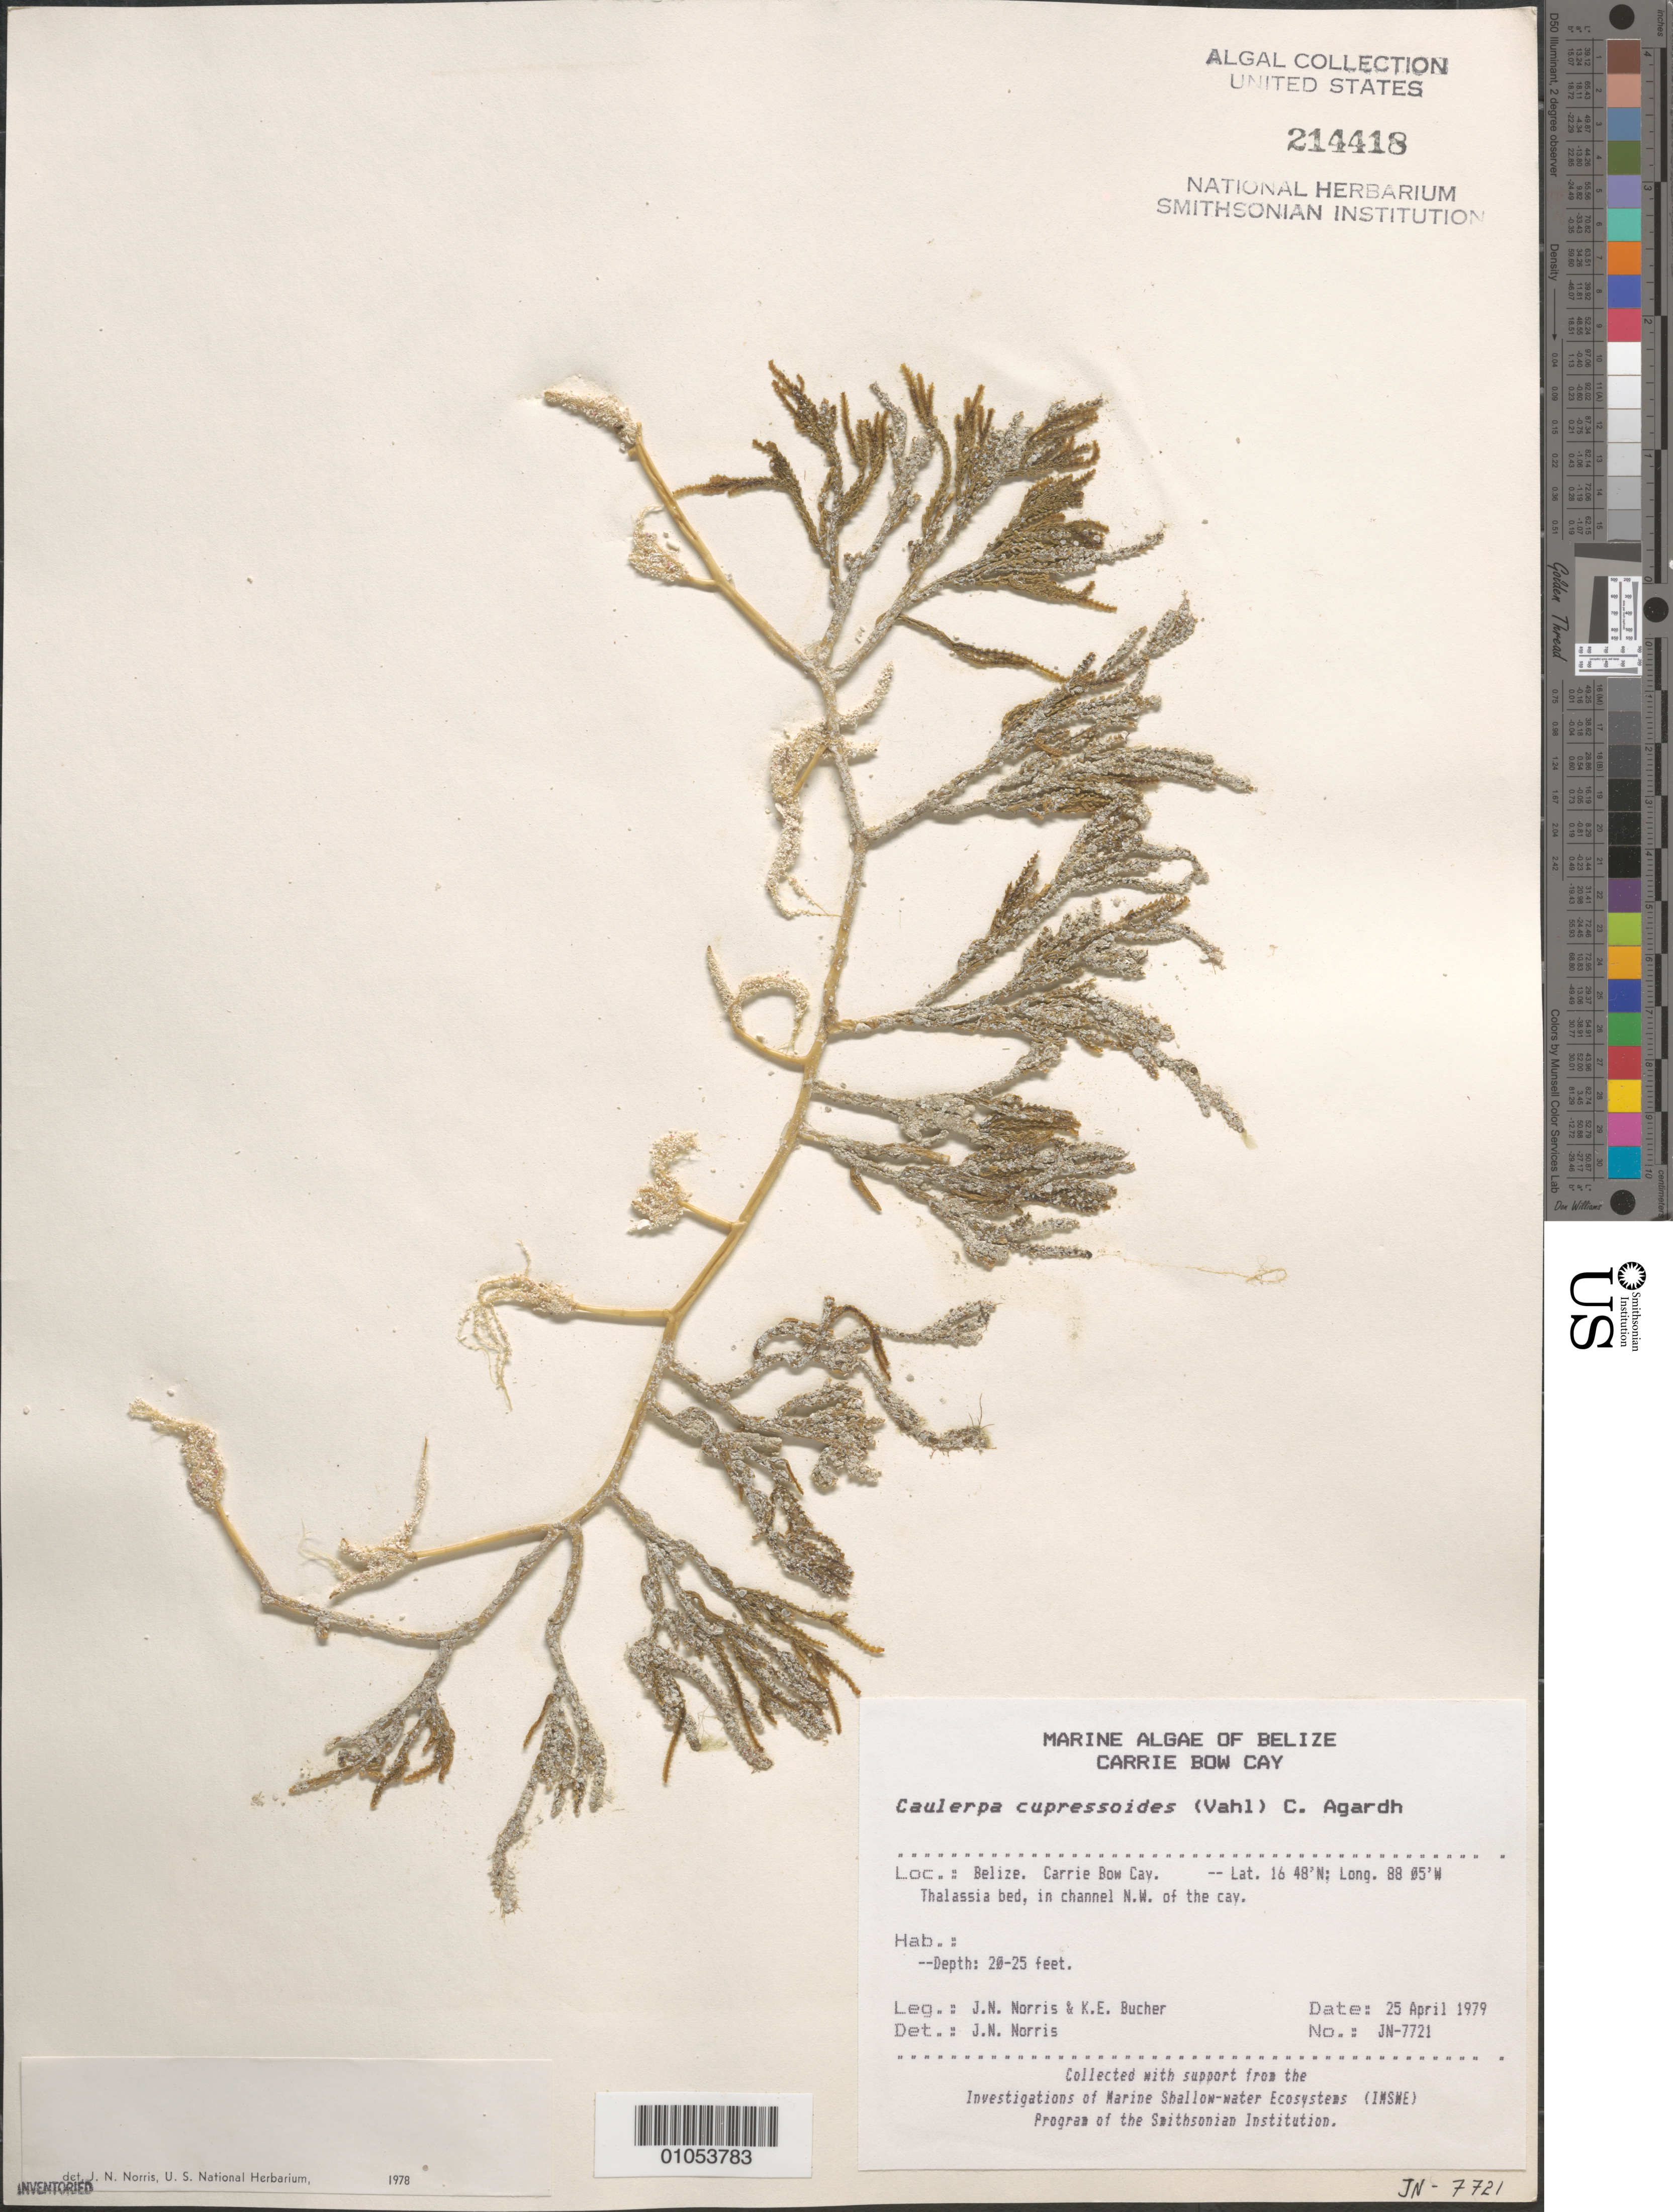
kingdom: Plantae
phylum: Chlorophyta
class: Ulvophyceae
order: Bryopsidales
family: Caulerpaceae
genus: Caulerpa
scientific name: Caulerpa cupressoides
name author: (Vahl) C. Agardh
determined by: Norris, James N.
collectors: J. N. Norris & K. E. Bucher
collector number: JN-7721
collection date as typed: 25 Apr 1979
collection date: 1979-04-25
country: Belize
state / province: Stann Creek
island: Carrie Bow Cay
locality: Northwest of Carrie Bow Cay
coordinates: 16 48'N, 88 05'W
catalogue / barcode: US 214418